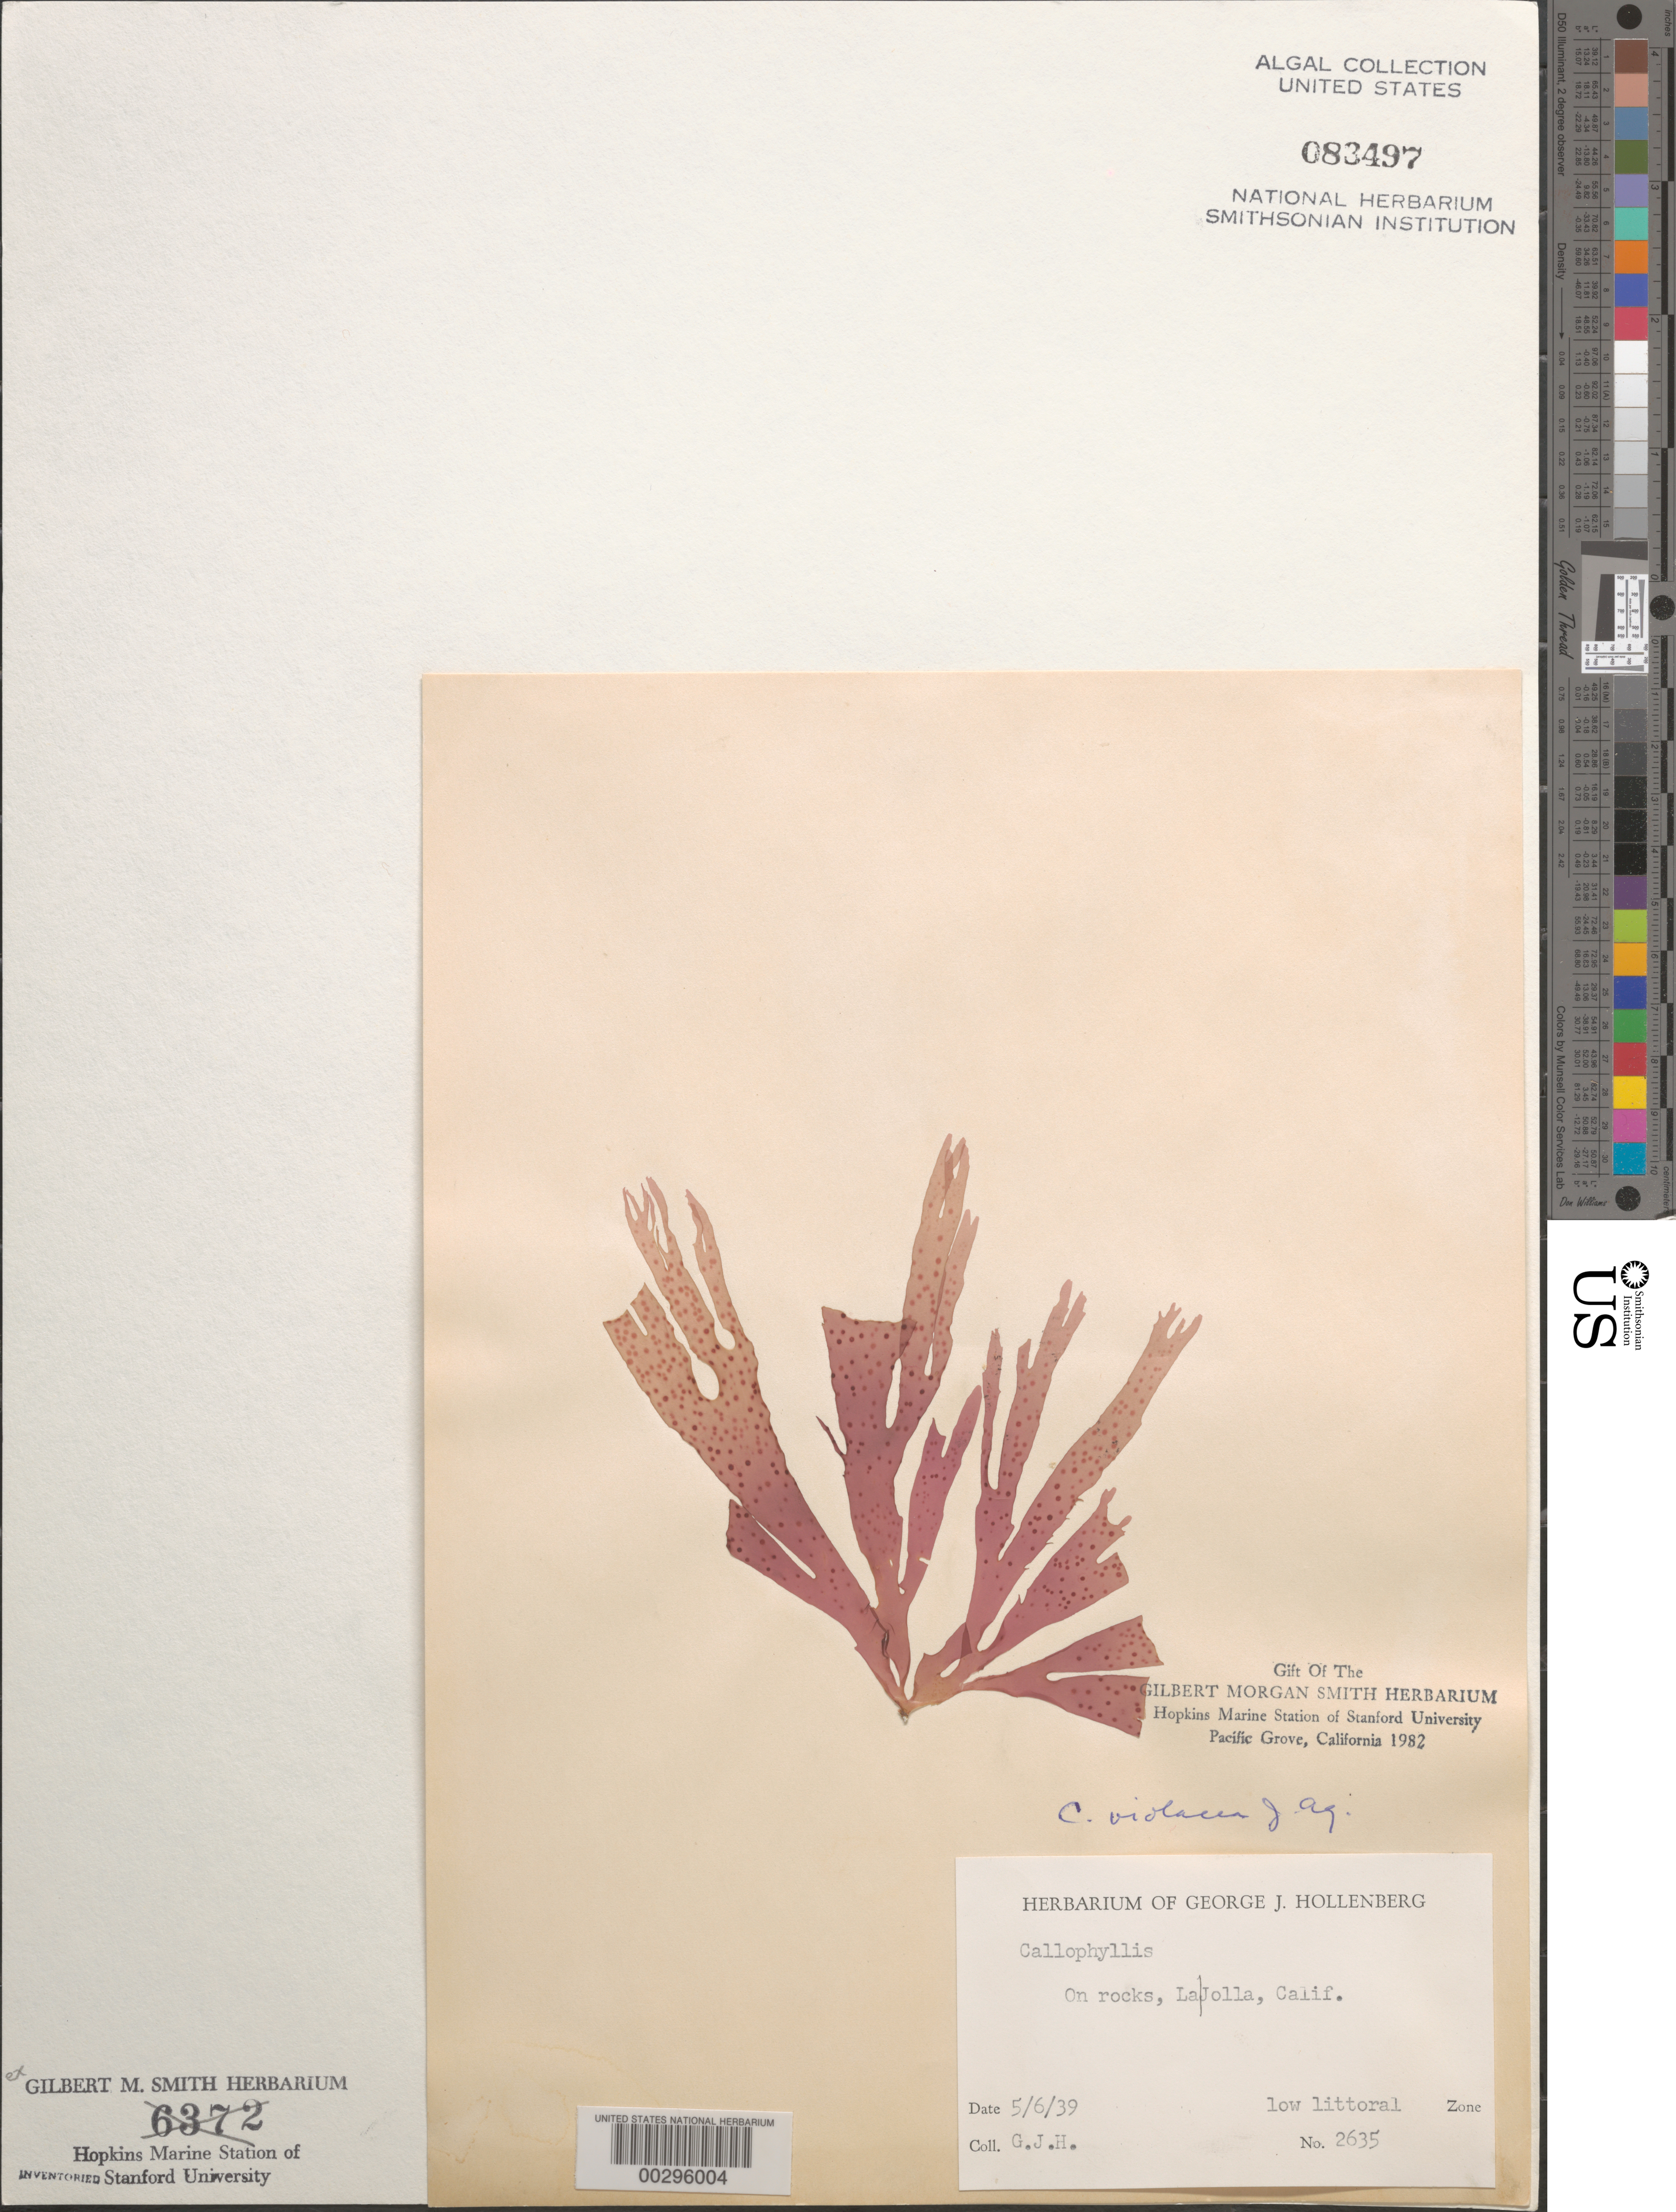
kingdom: Plantae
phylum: Rhodophyta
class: Florideophyceae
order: Gigartinales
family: Kallymeniaceae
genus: Callophyllis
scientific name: Callophyllis violacea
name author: J. Agardh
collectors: G. Hollenberg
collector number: GJH 2635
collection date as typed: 06 May 1939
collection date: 1939-05-06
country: United States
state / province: California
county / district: San Diego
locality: La Jolla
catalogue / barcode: US 83497